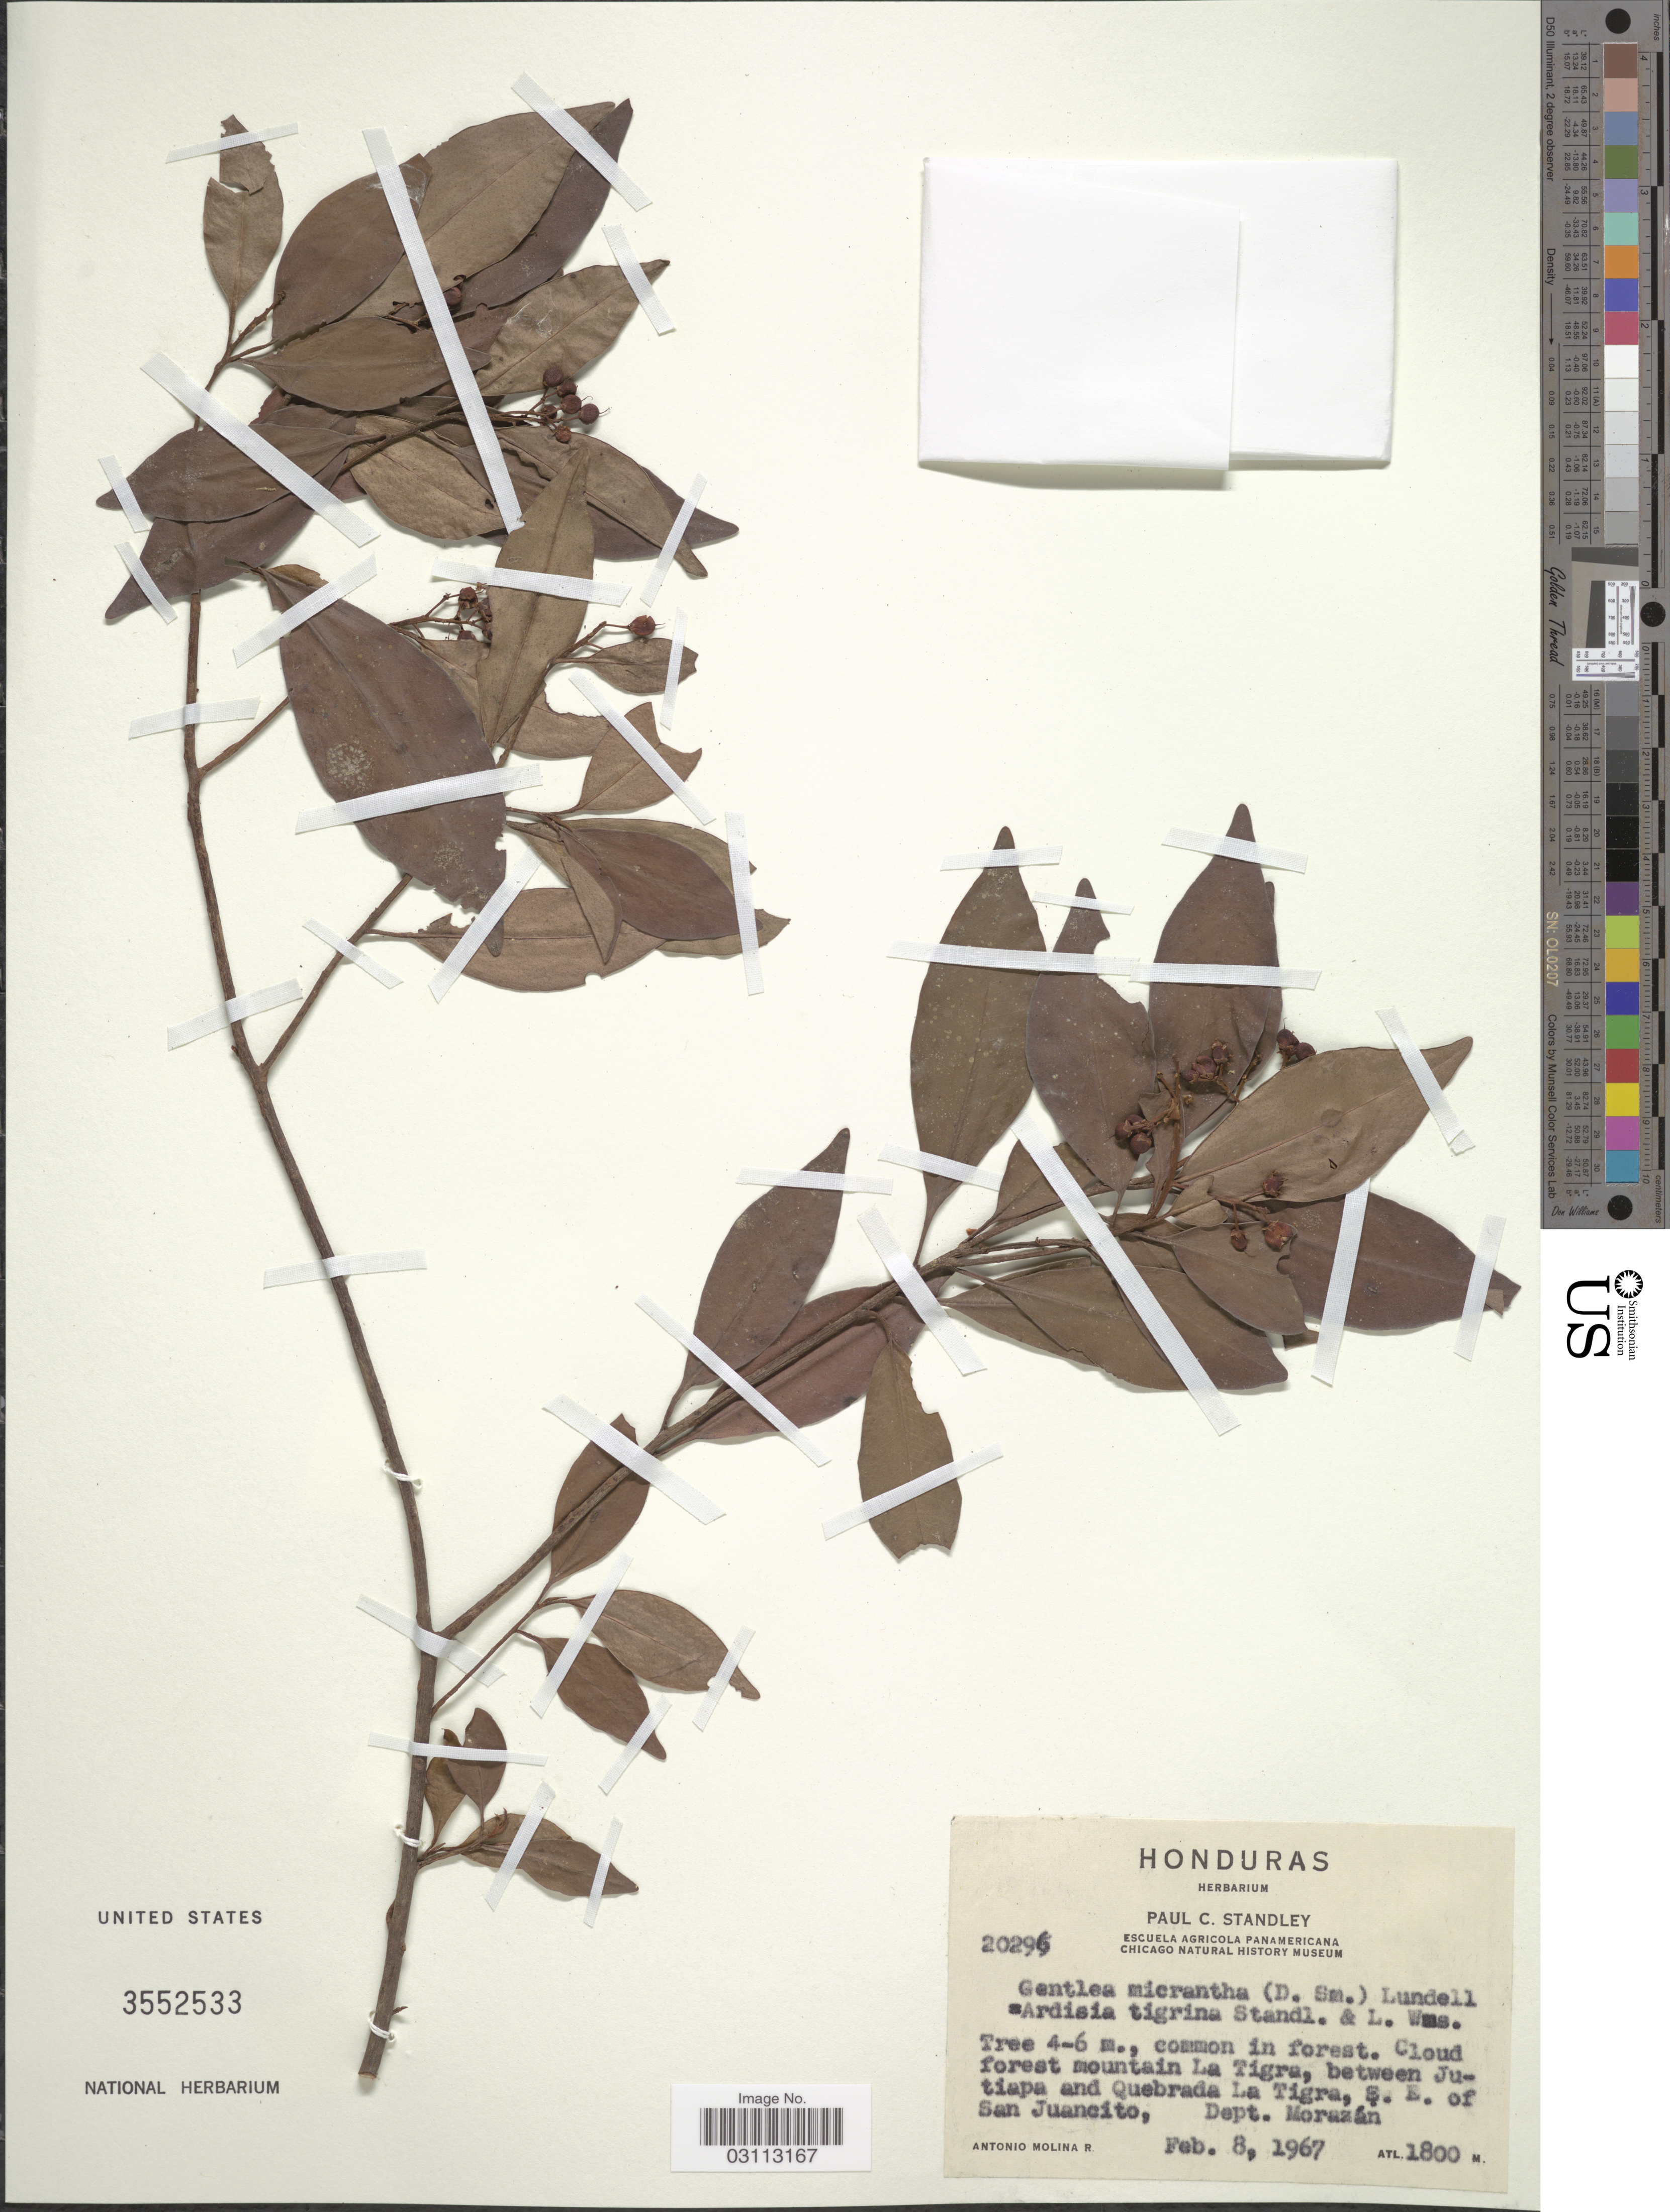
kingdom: Plantae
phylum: Tracheophyta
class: Magnoliopsida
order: Ericales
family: Primulaceae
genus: Gentlea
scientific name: Gentlea micranthera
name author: (Donn. Sm.) Lundell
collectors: A. Molina R.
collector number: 20296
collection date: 1967-02-08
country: Honduras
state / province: Fco. Morazán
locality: Cloud forest mountain La Tigre, between Jutiapa and Quebrada La Tigre, S. E. of San Juancito, Dept. Morazán.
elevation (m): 1800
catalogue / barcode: US 3552533